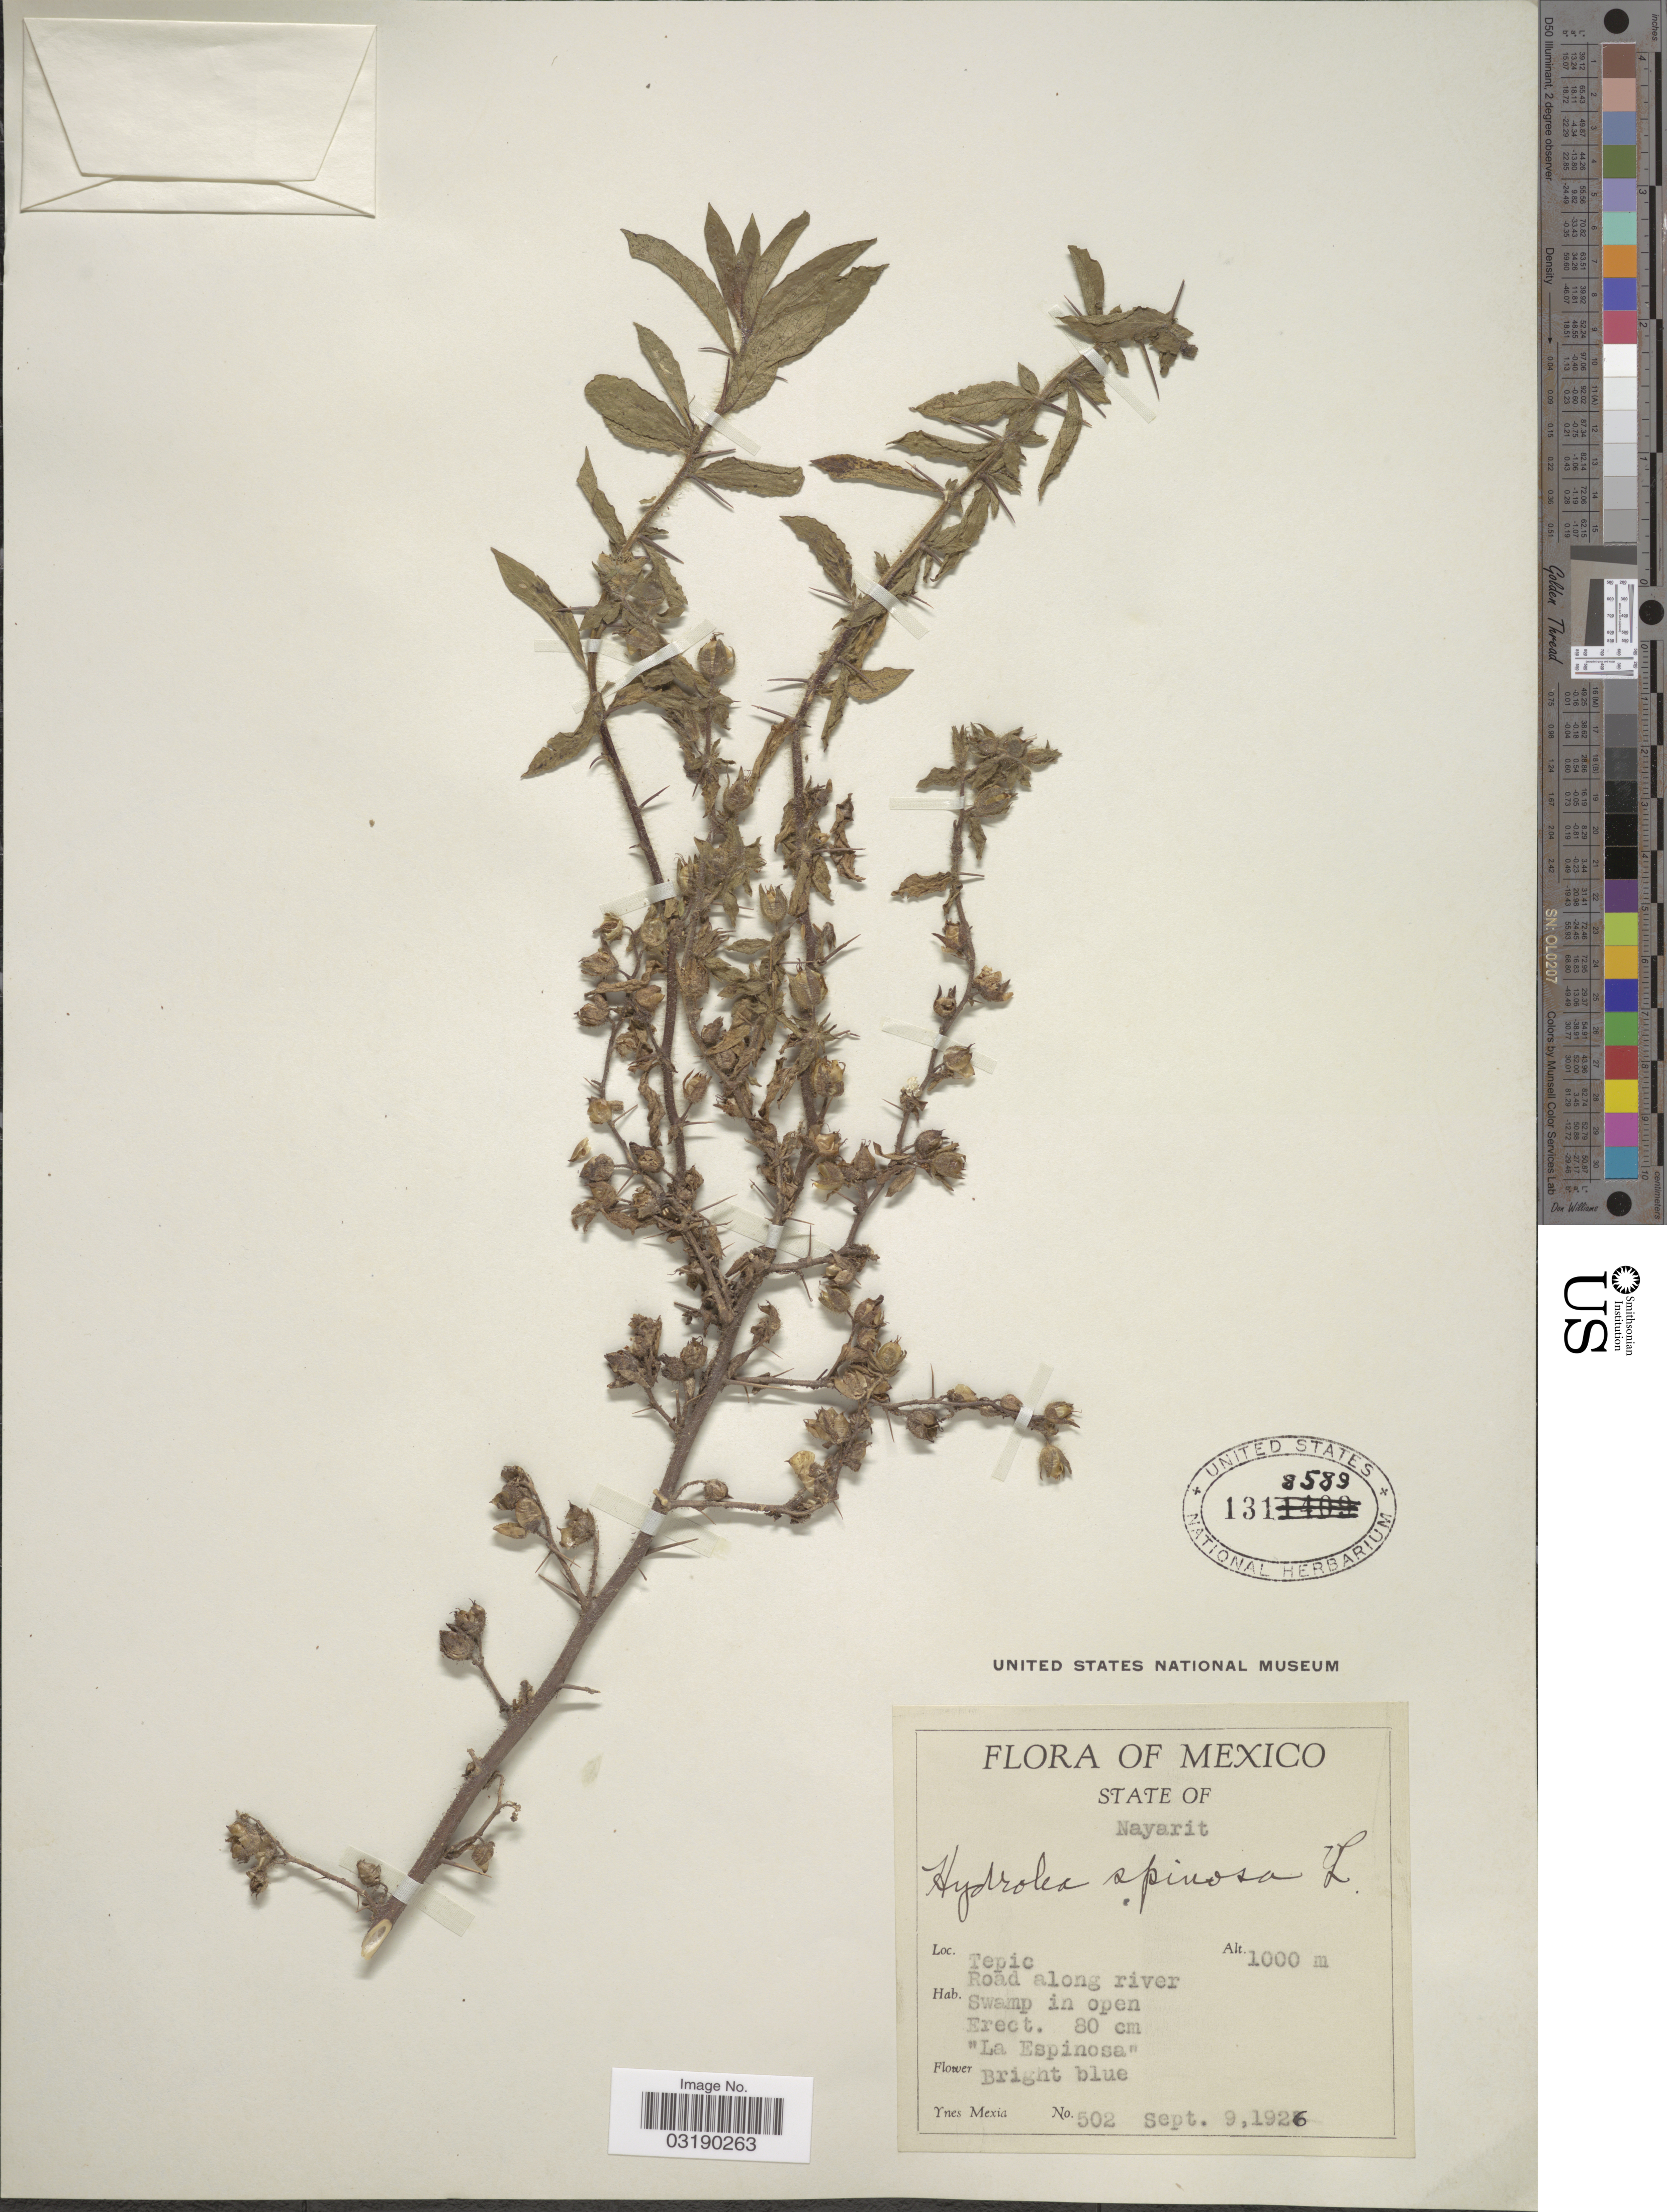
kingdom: Plantae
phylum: Tracheophyta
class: Magnoliopsida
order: Solanales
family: Hydroleaceae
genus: Hydrolea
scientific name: Hydrolea spinosa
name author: L.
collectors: Y. Mexia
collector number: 502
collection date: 1926-09-09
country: Mexico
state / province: Nayarit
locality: Tepic Road along river.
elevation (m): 1000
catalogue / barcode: US 1318589